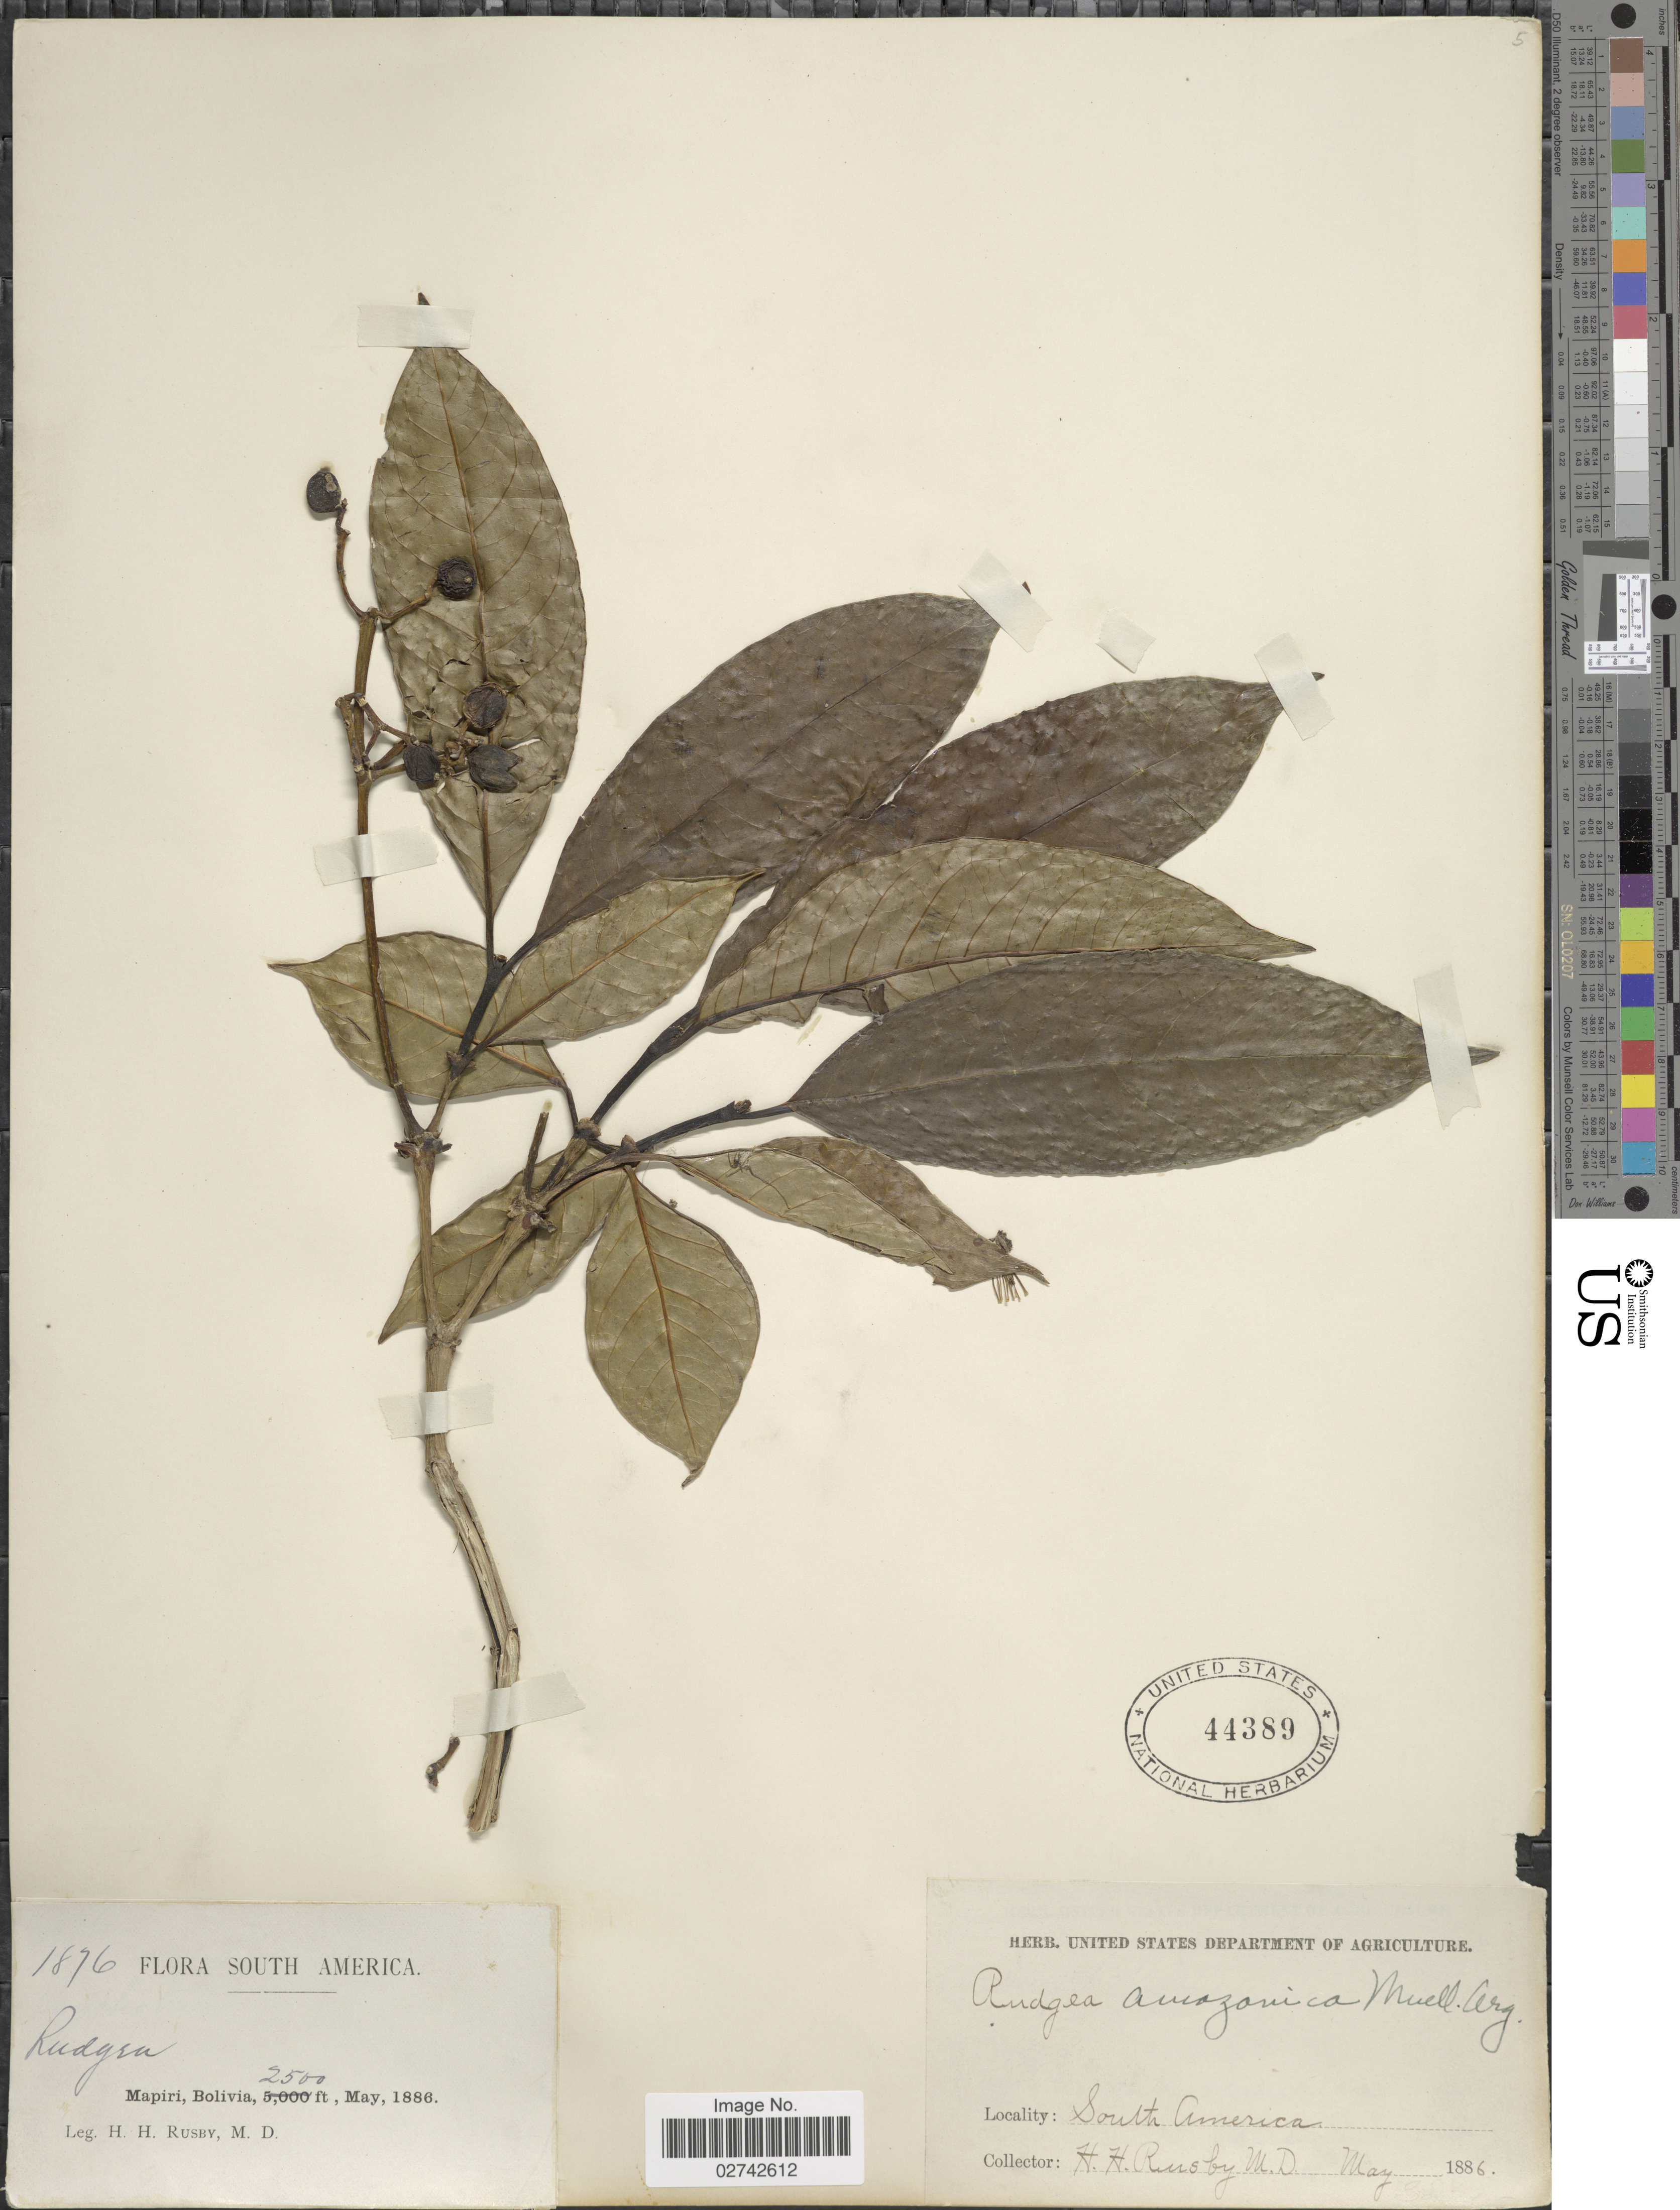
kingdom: Plantae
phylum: Tracheophyta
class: Magnoliopsida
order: Gentianales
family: Rubiaceae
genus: Rudgea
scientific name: Rudgea amazonica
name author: Müll. Arg.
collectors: H. H. Rusby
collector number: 1876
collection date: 1886-05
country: Bolivia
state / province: La Páz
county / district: Larecaja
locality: Mapiri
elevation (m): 762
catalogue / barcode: US 44389